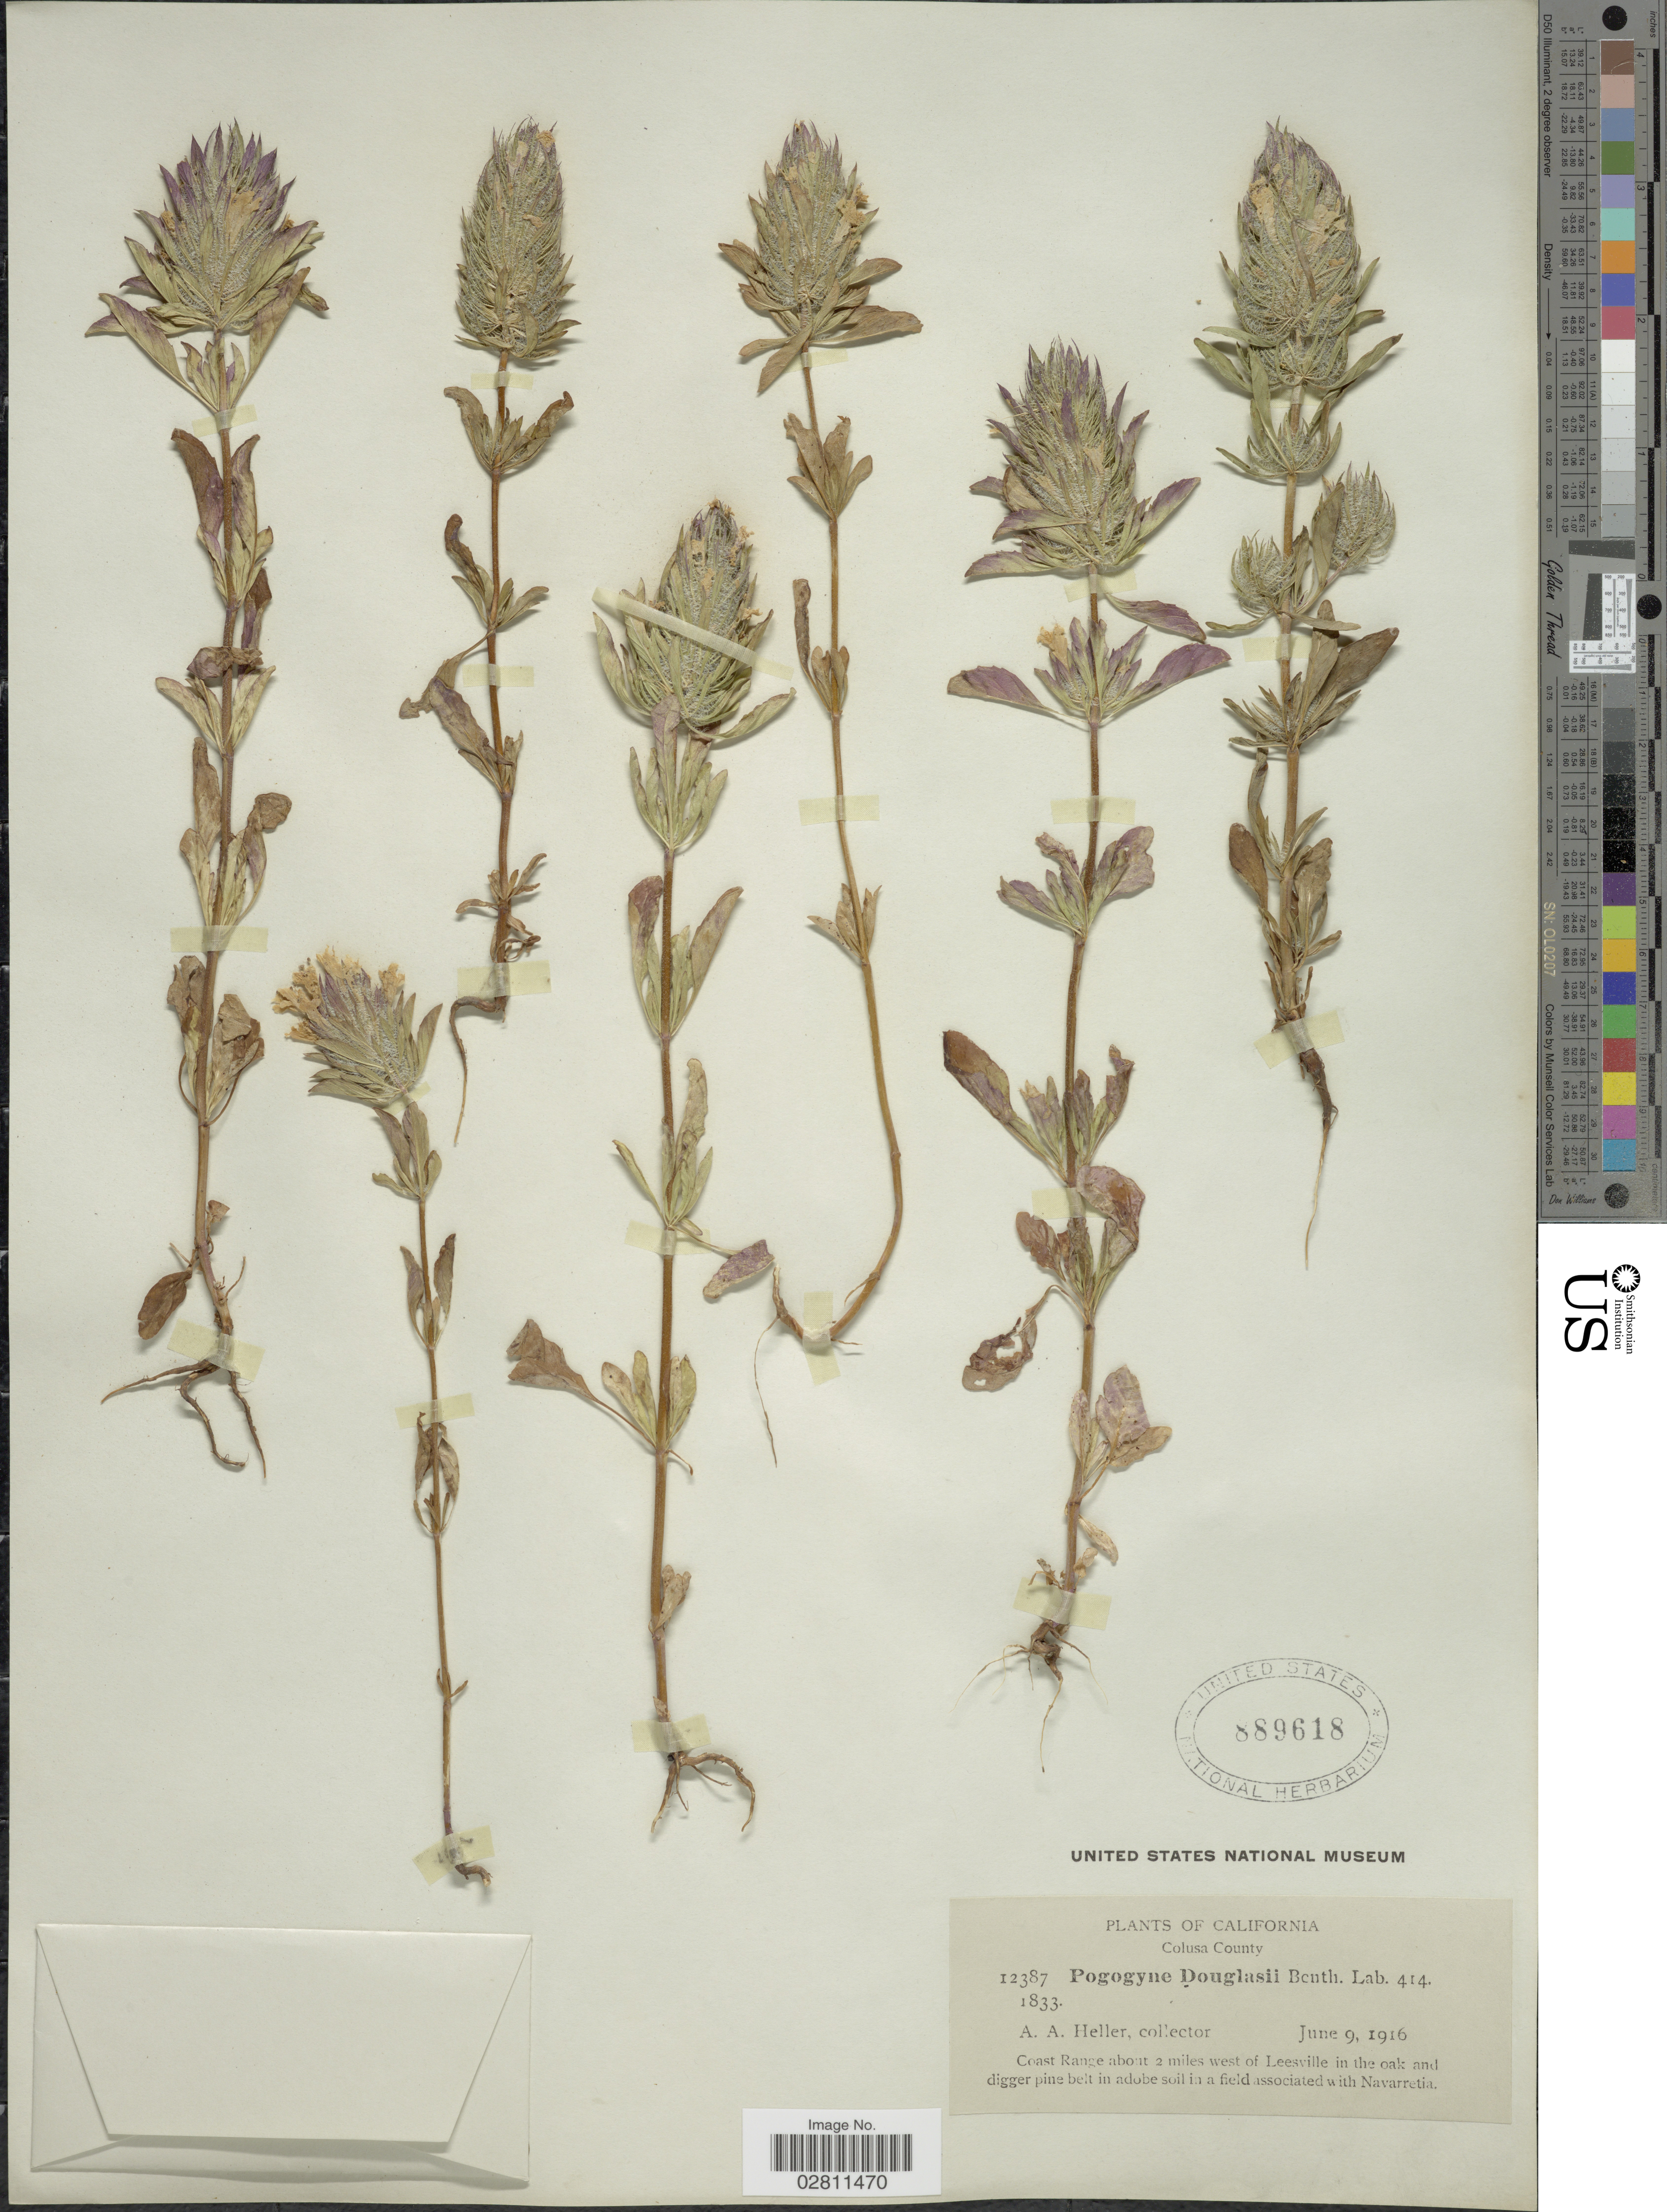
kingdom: Plantae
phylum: Tracheophyta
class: Magnoliopsida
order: Lamiales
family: Lamiaceae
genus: Pogogyne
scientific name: Pogogyne douglasii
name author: Benth.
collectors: A. A. Heller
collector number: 12387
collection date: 1916-06-09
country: United States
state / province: California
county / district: Colusa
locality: Colusa County. Coast Range about 2 miles west of Leesville in the oak and digger pine belt in adobe soil in a field.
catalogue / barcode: US 889618